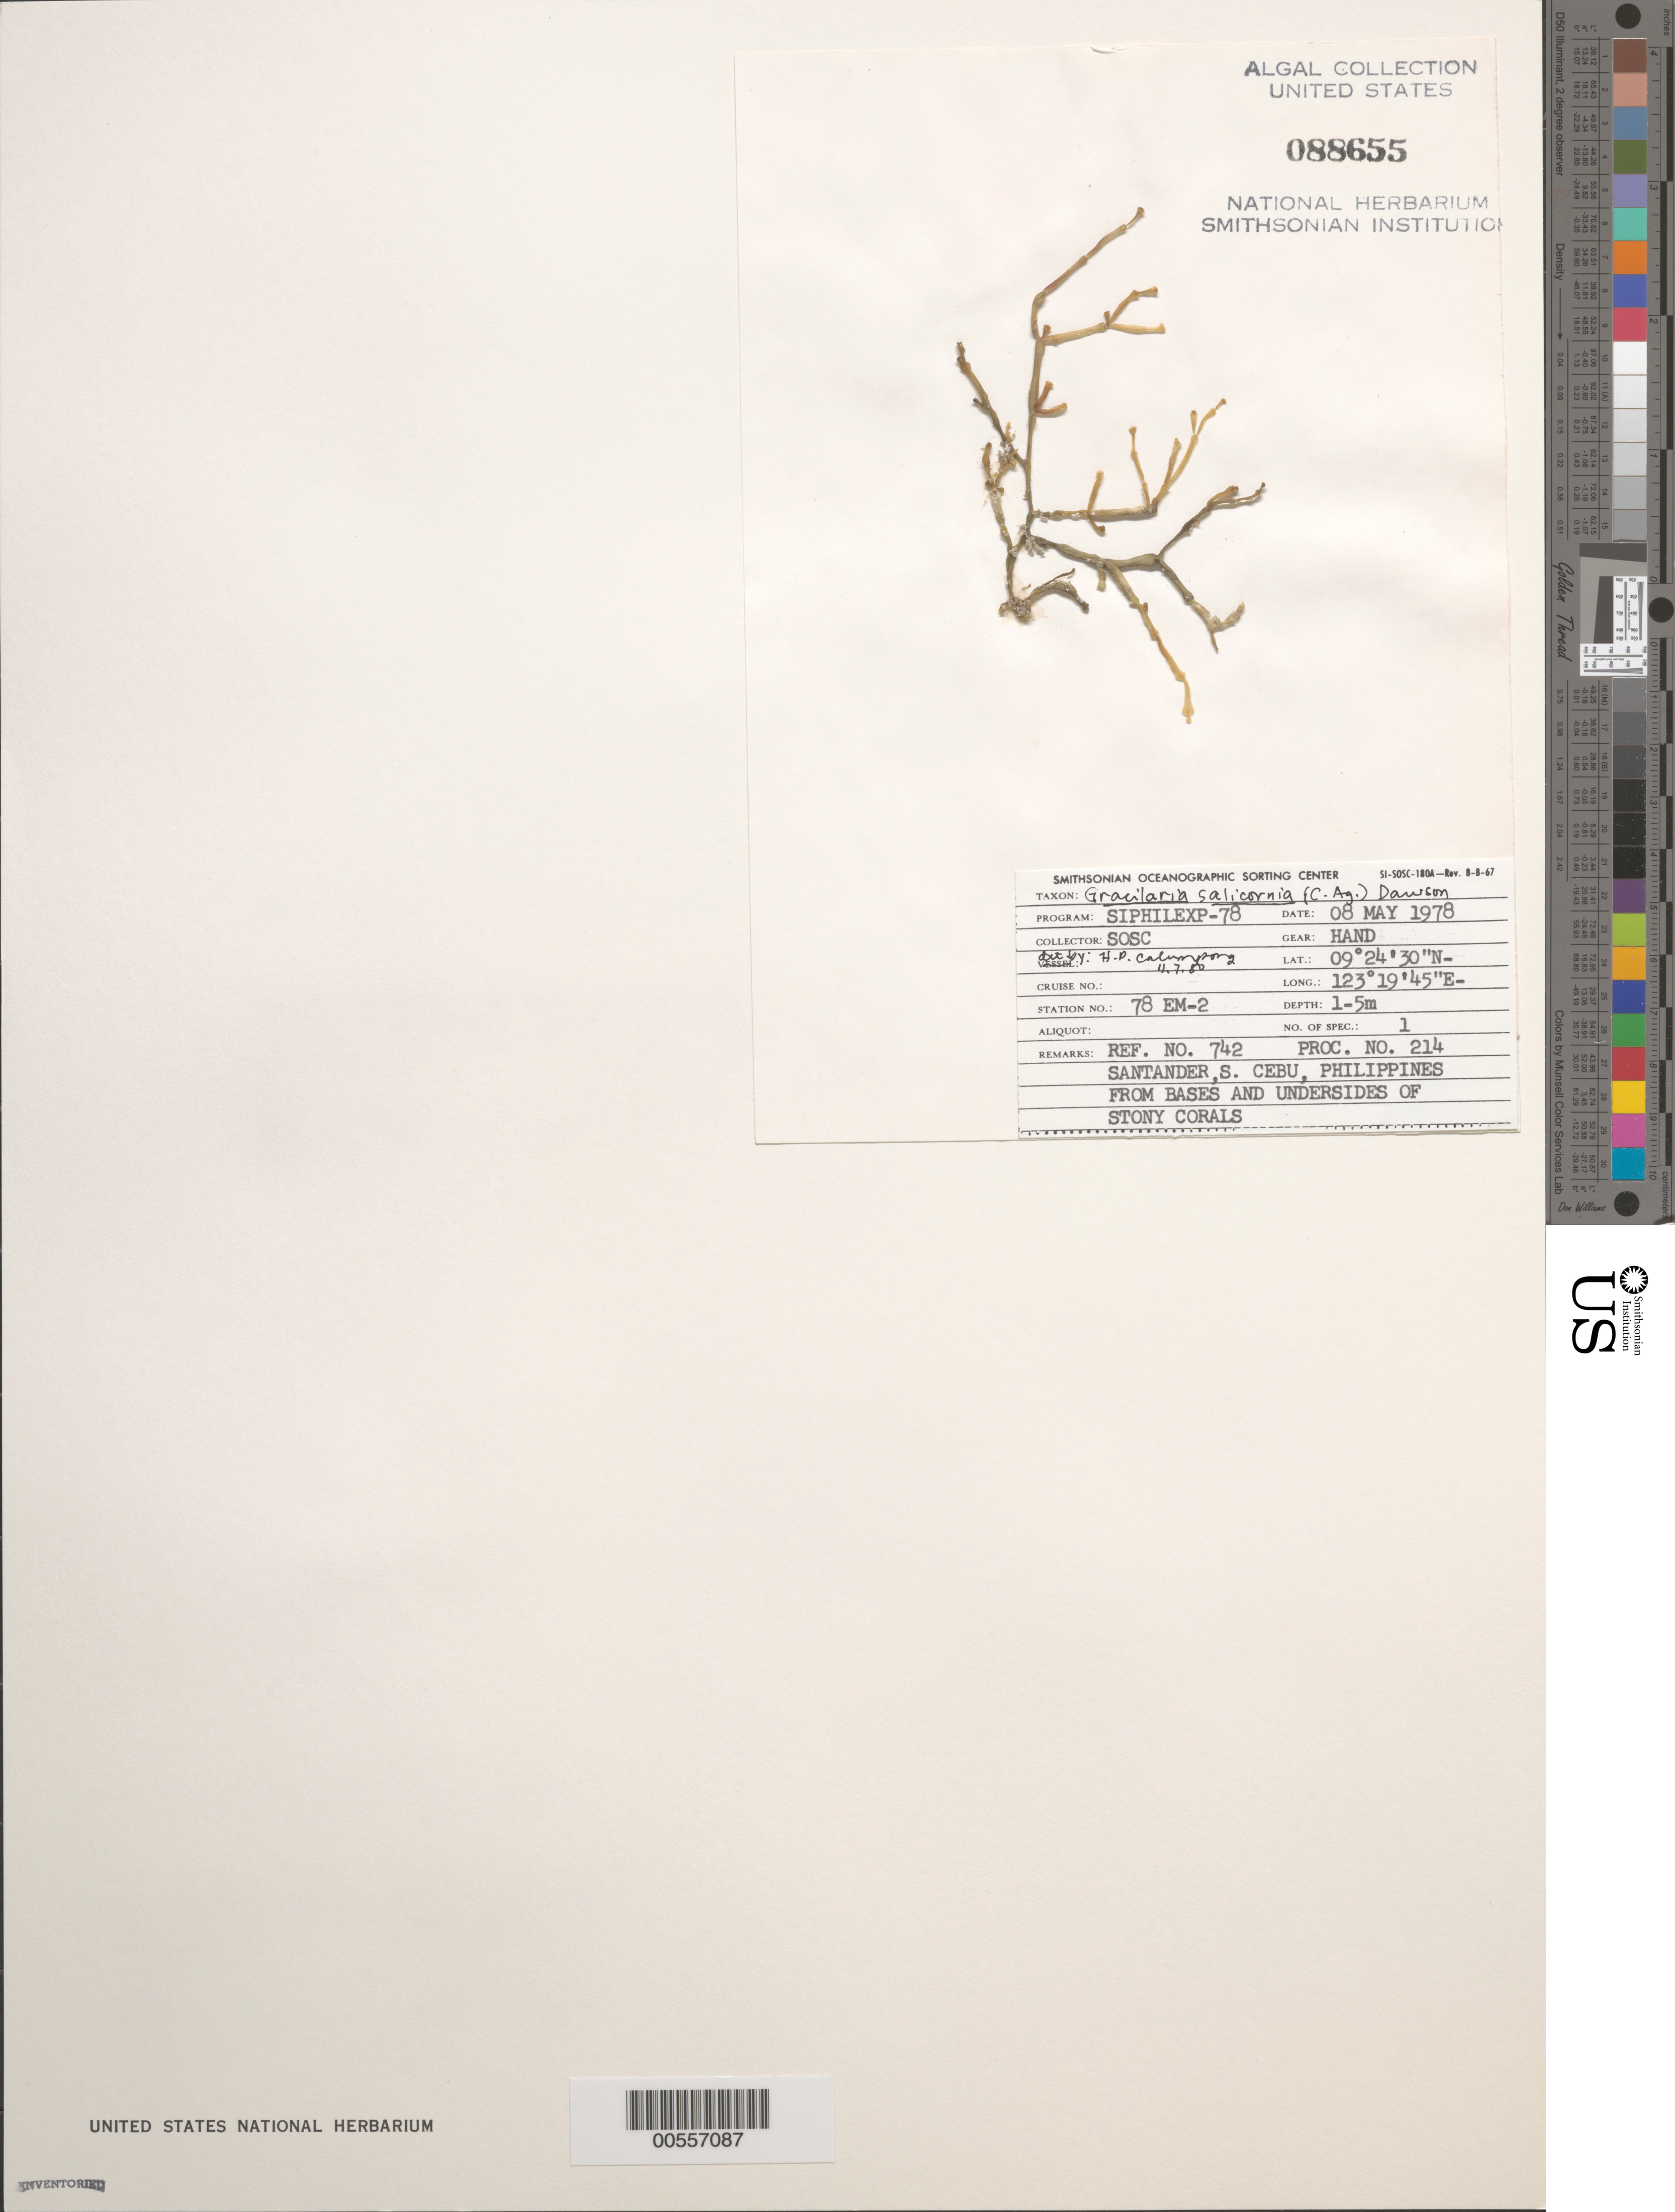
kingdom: Plantae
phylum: Rhodophyta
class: Florideophyceae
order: Gracilariales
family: Gracilariaceae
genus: Gracilaria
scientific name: Gracilaria salicornia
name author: (C. Agardh) E.Y. Dawson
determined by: Calumpong, H. P.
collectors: SOSC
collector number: Station 78 Em-2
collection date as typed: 08 May 1978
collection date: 1978-05-08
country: Philippines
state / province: Central Visayas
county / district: Cebu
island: Cebu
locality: Santander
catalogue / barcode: US 88655